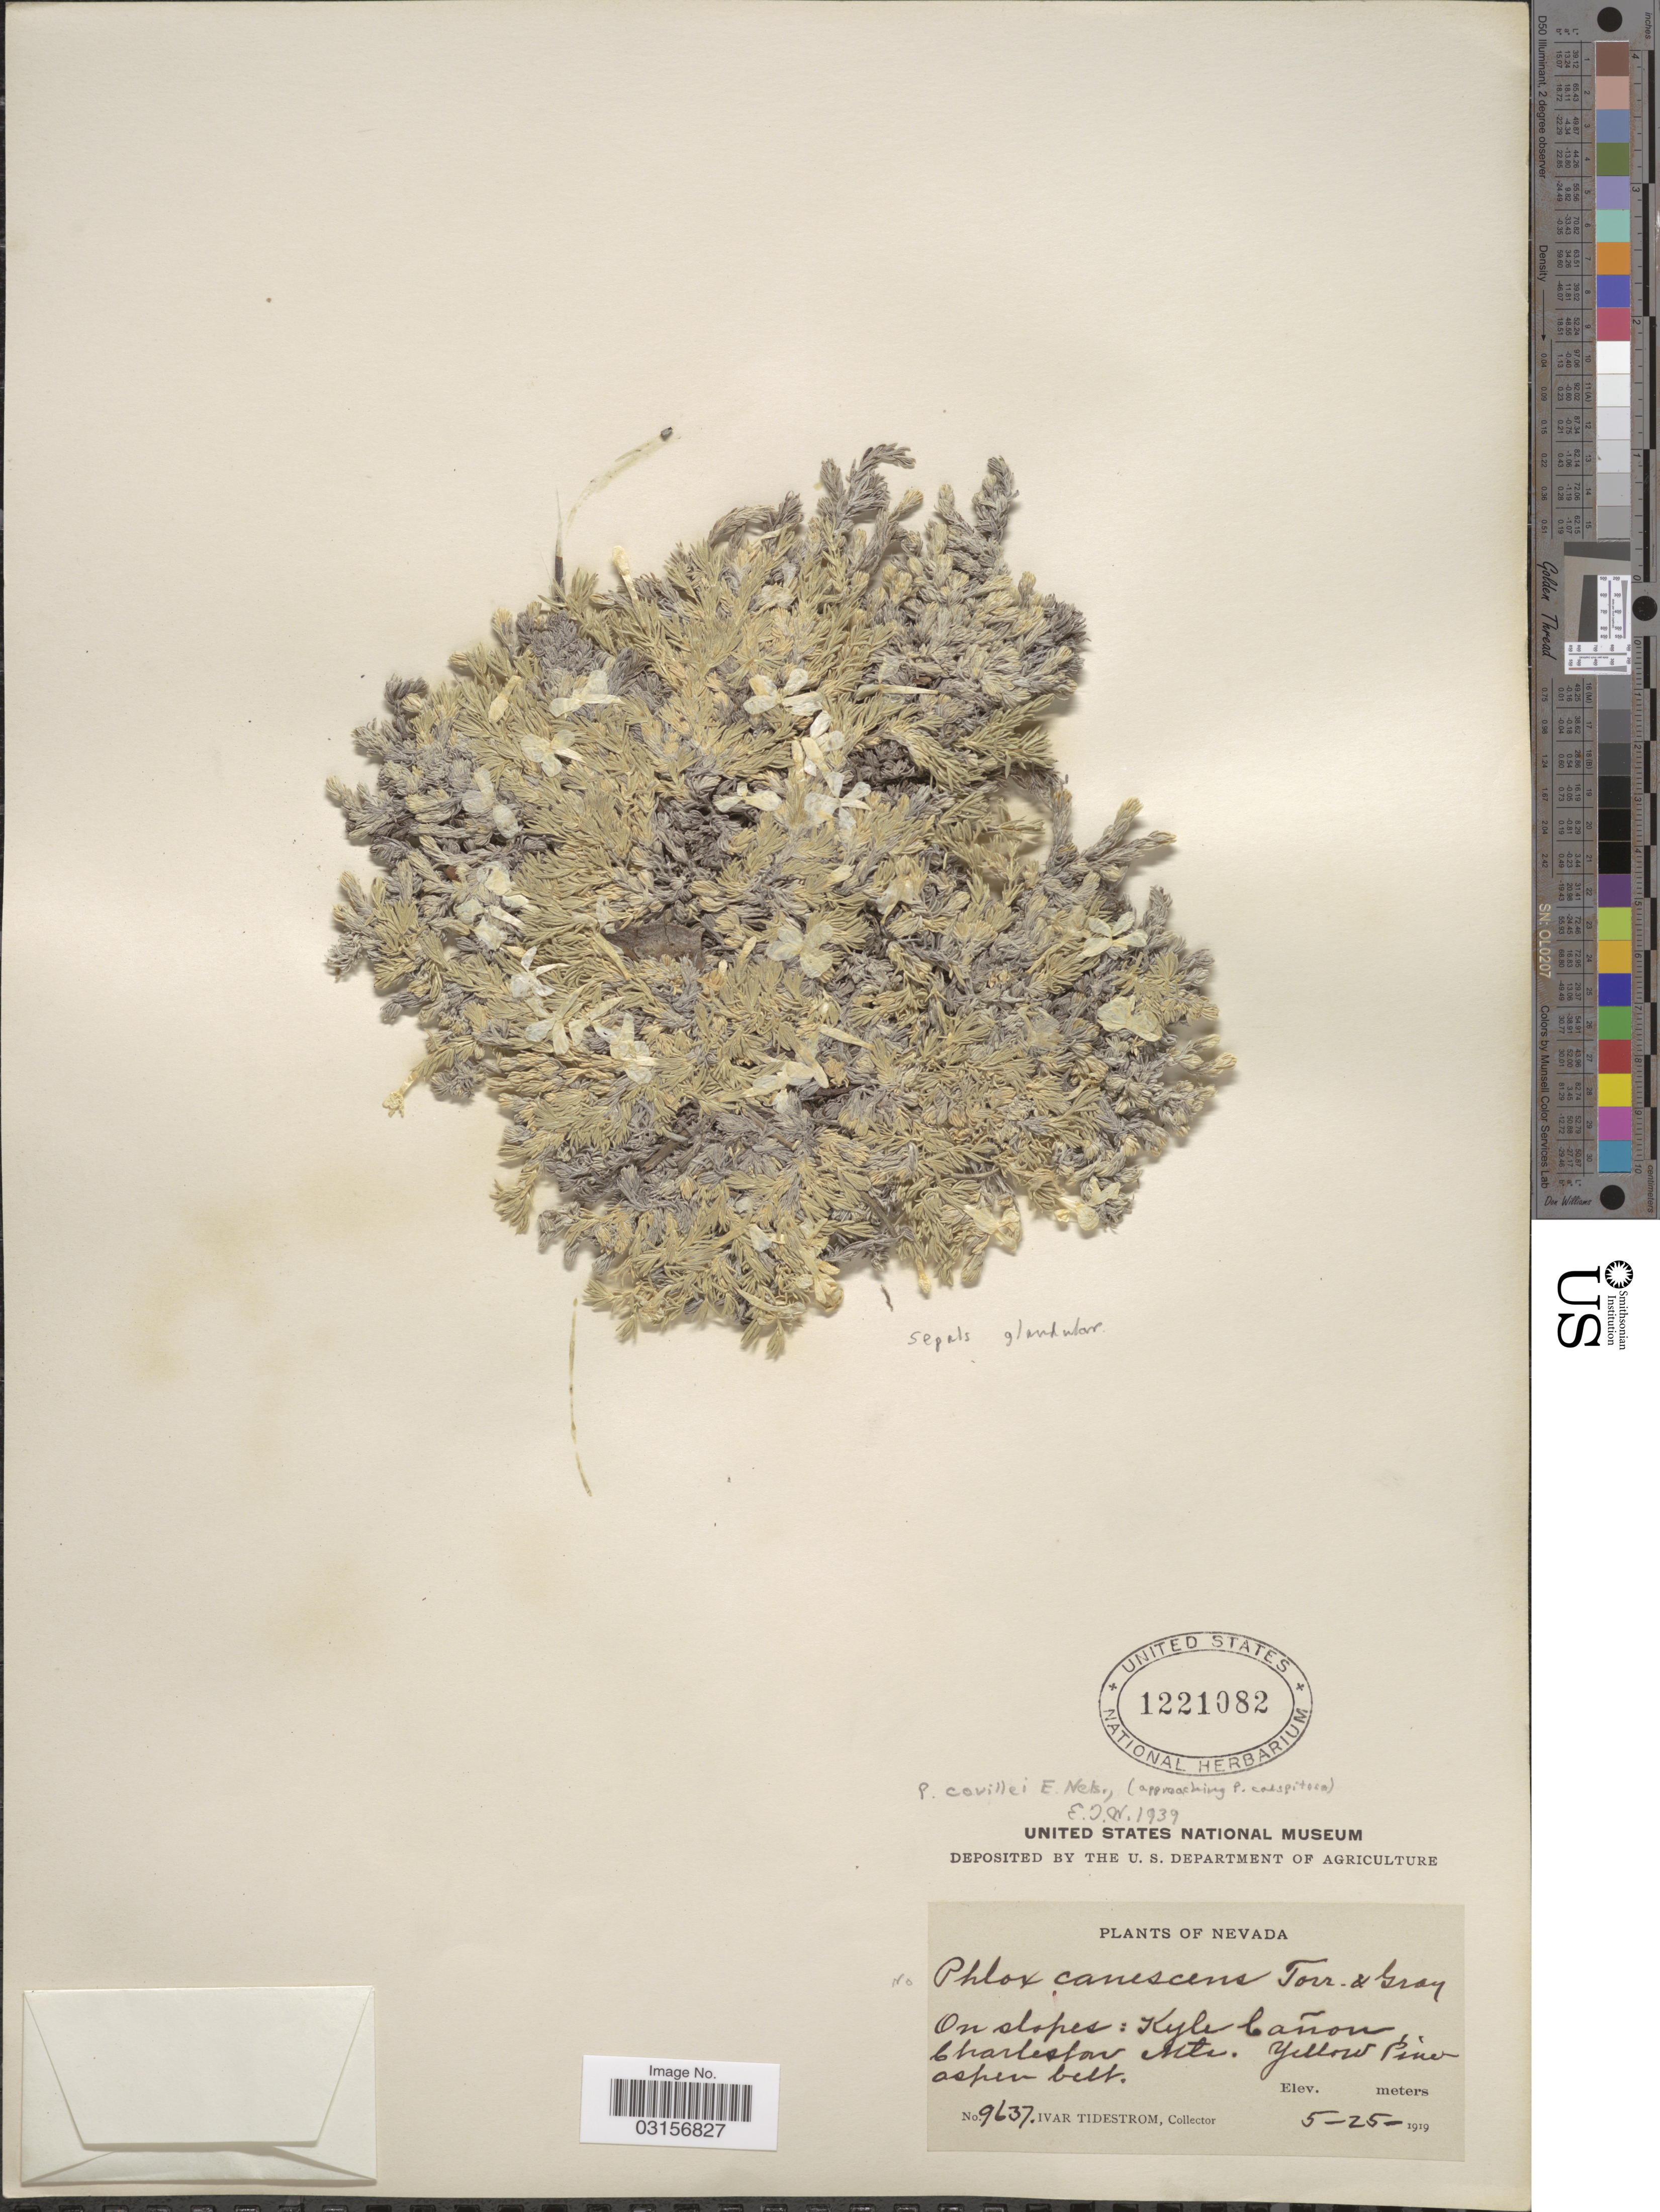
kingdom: Plantae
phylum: Tracheophyta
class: Magnoliopsida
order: Ericales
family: Polemoniaceae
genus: Phlox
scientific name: Phlox covillei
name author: E.E. Nelson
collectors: I. F. Tidestrom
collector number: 9637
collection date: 1919-05-25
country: United States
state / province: Nevada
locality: On slopes: Kyle Cañon, Charleston Mts., Yellow Pine aspen belt.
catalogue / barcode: US 1221082